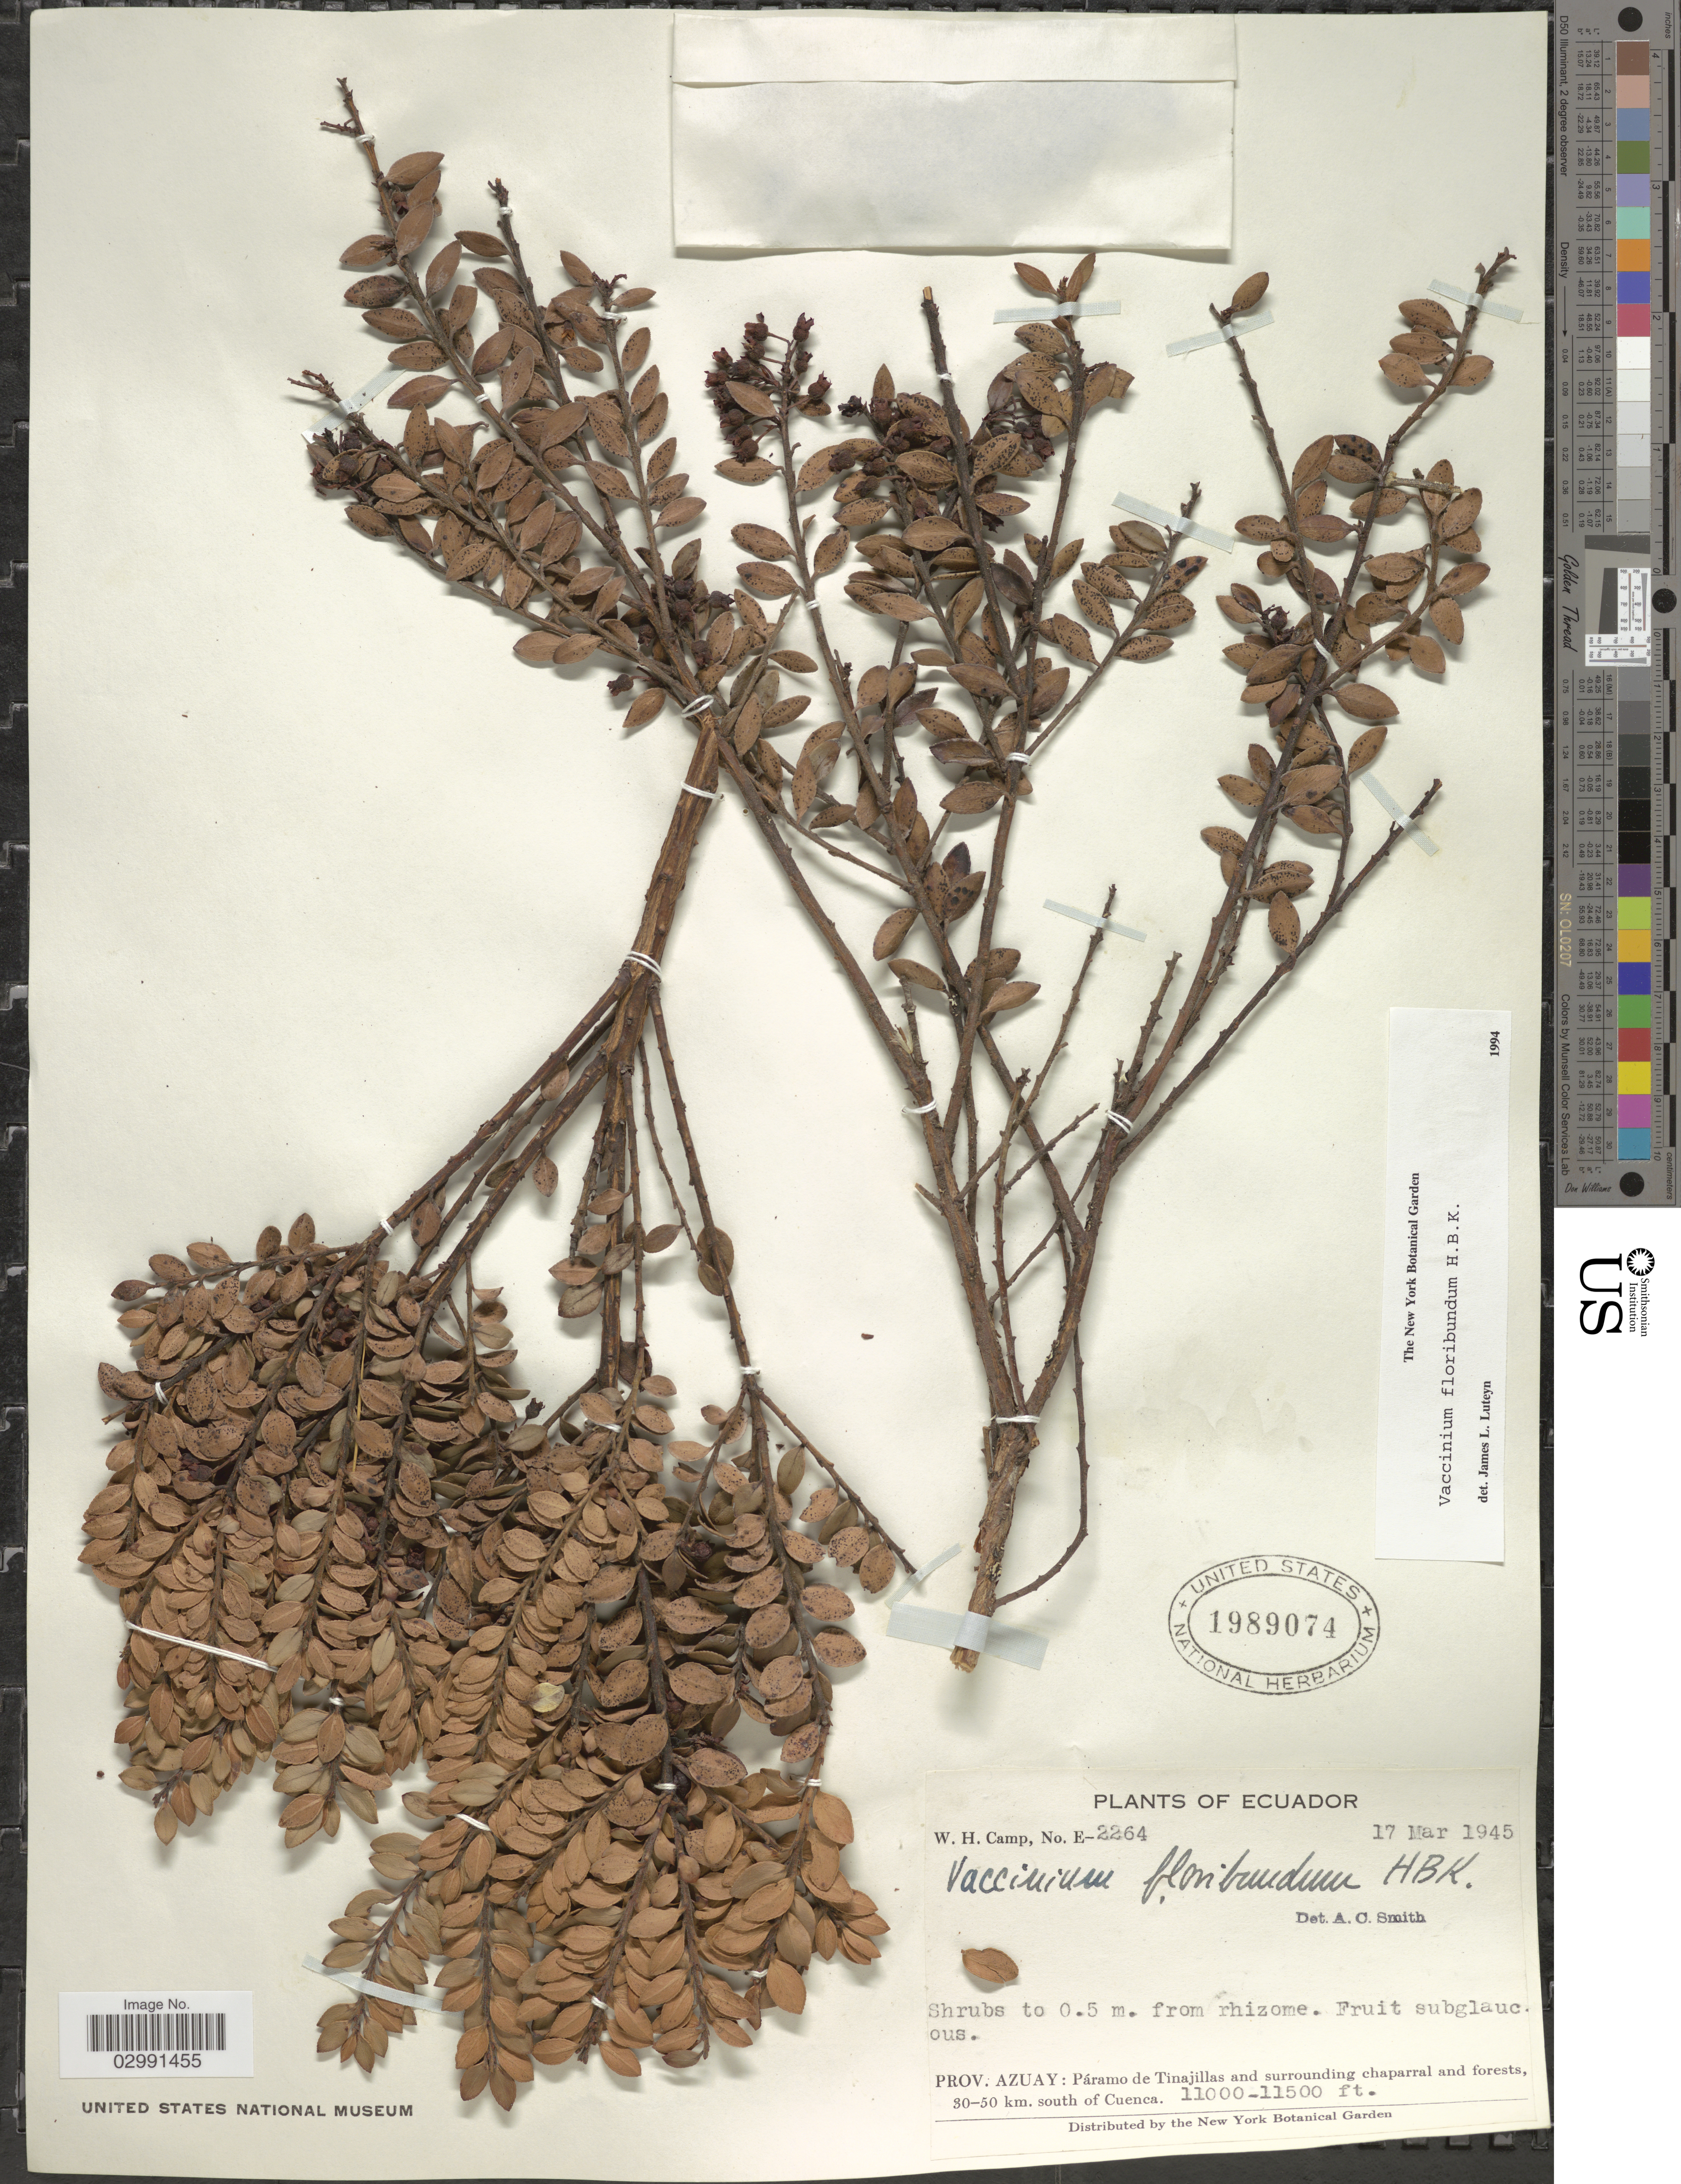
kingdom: Plantae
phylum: Tracheophyta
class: Magnoliopsida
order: Ericales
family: Ericaceae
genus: Vaccinium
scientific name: Vaccinium floribundum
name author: Kunth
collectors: W. H. Camp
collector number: E-2264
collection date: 1945-03-17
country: Ecuador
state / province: Azuay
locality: Páramo de Tinajillas and surrounding chaparral and forests, 30-50 km. south of Cuenca.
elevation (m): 3353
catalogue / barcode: US 1989074